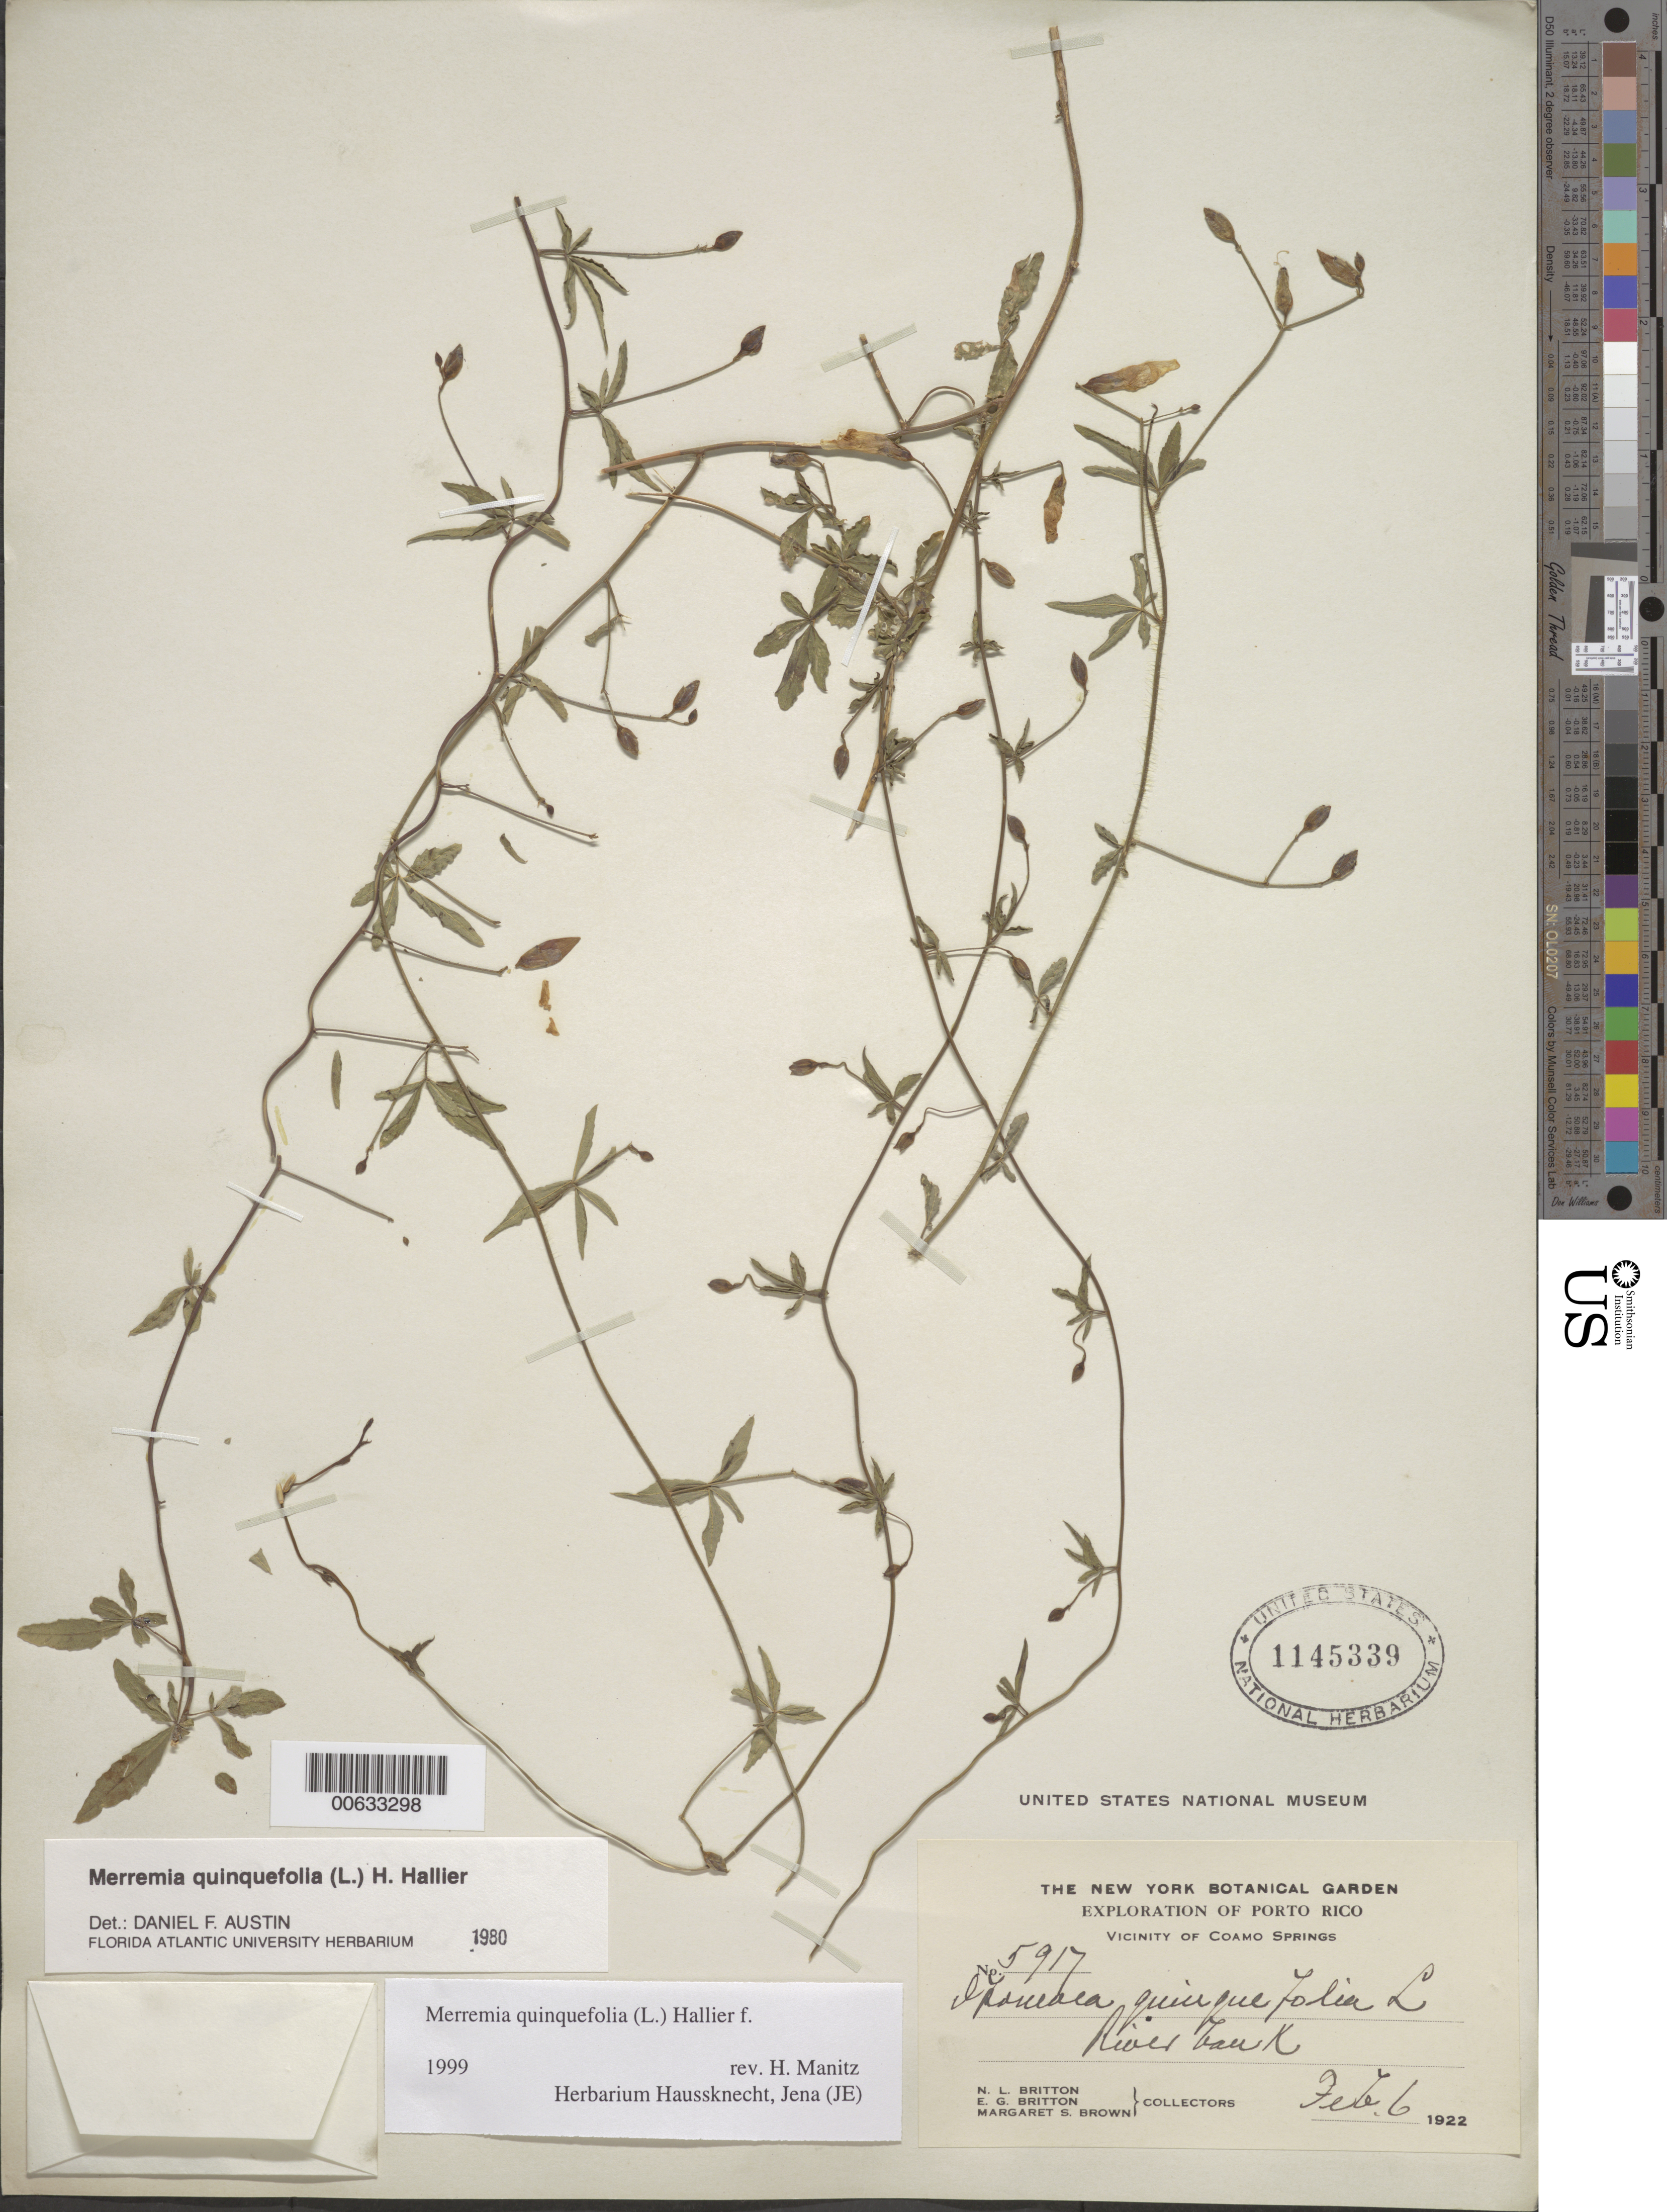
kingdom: Plantae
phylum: Tracheophyta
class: Magnoliopsida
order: Solanales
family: Convolvulaceae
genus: Distimake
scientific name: Distimake quinquefolius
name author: (L.) A. R. Simões & Staples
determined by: Strong, Mark T., (BOT), Smithsonian Institution - National Museum of Natural History (UNITED STATES)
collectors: N. Britton, E. G. Britton & M. S. Brown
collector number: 5917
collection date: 1922-02-06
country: Puerto Rico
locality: Porto Rico, Vicinity of Coama Springs.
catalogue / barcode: US 1145339